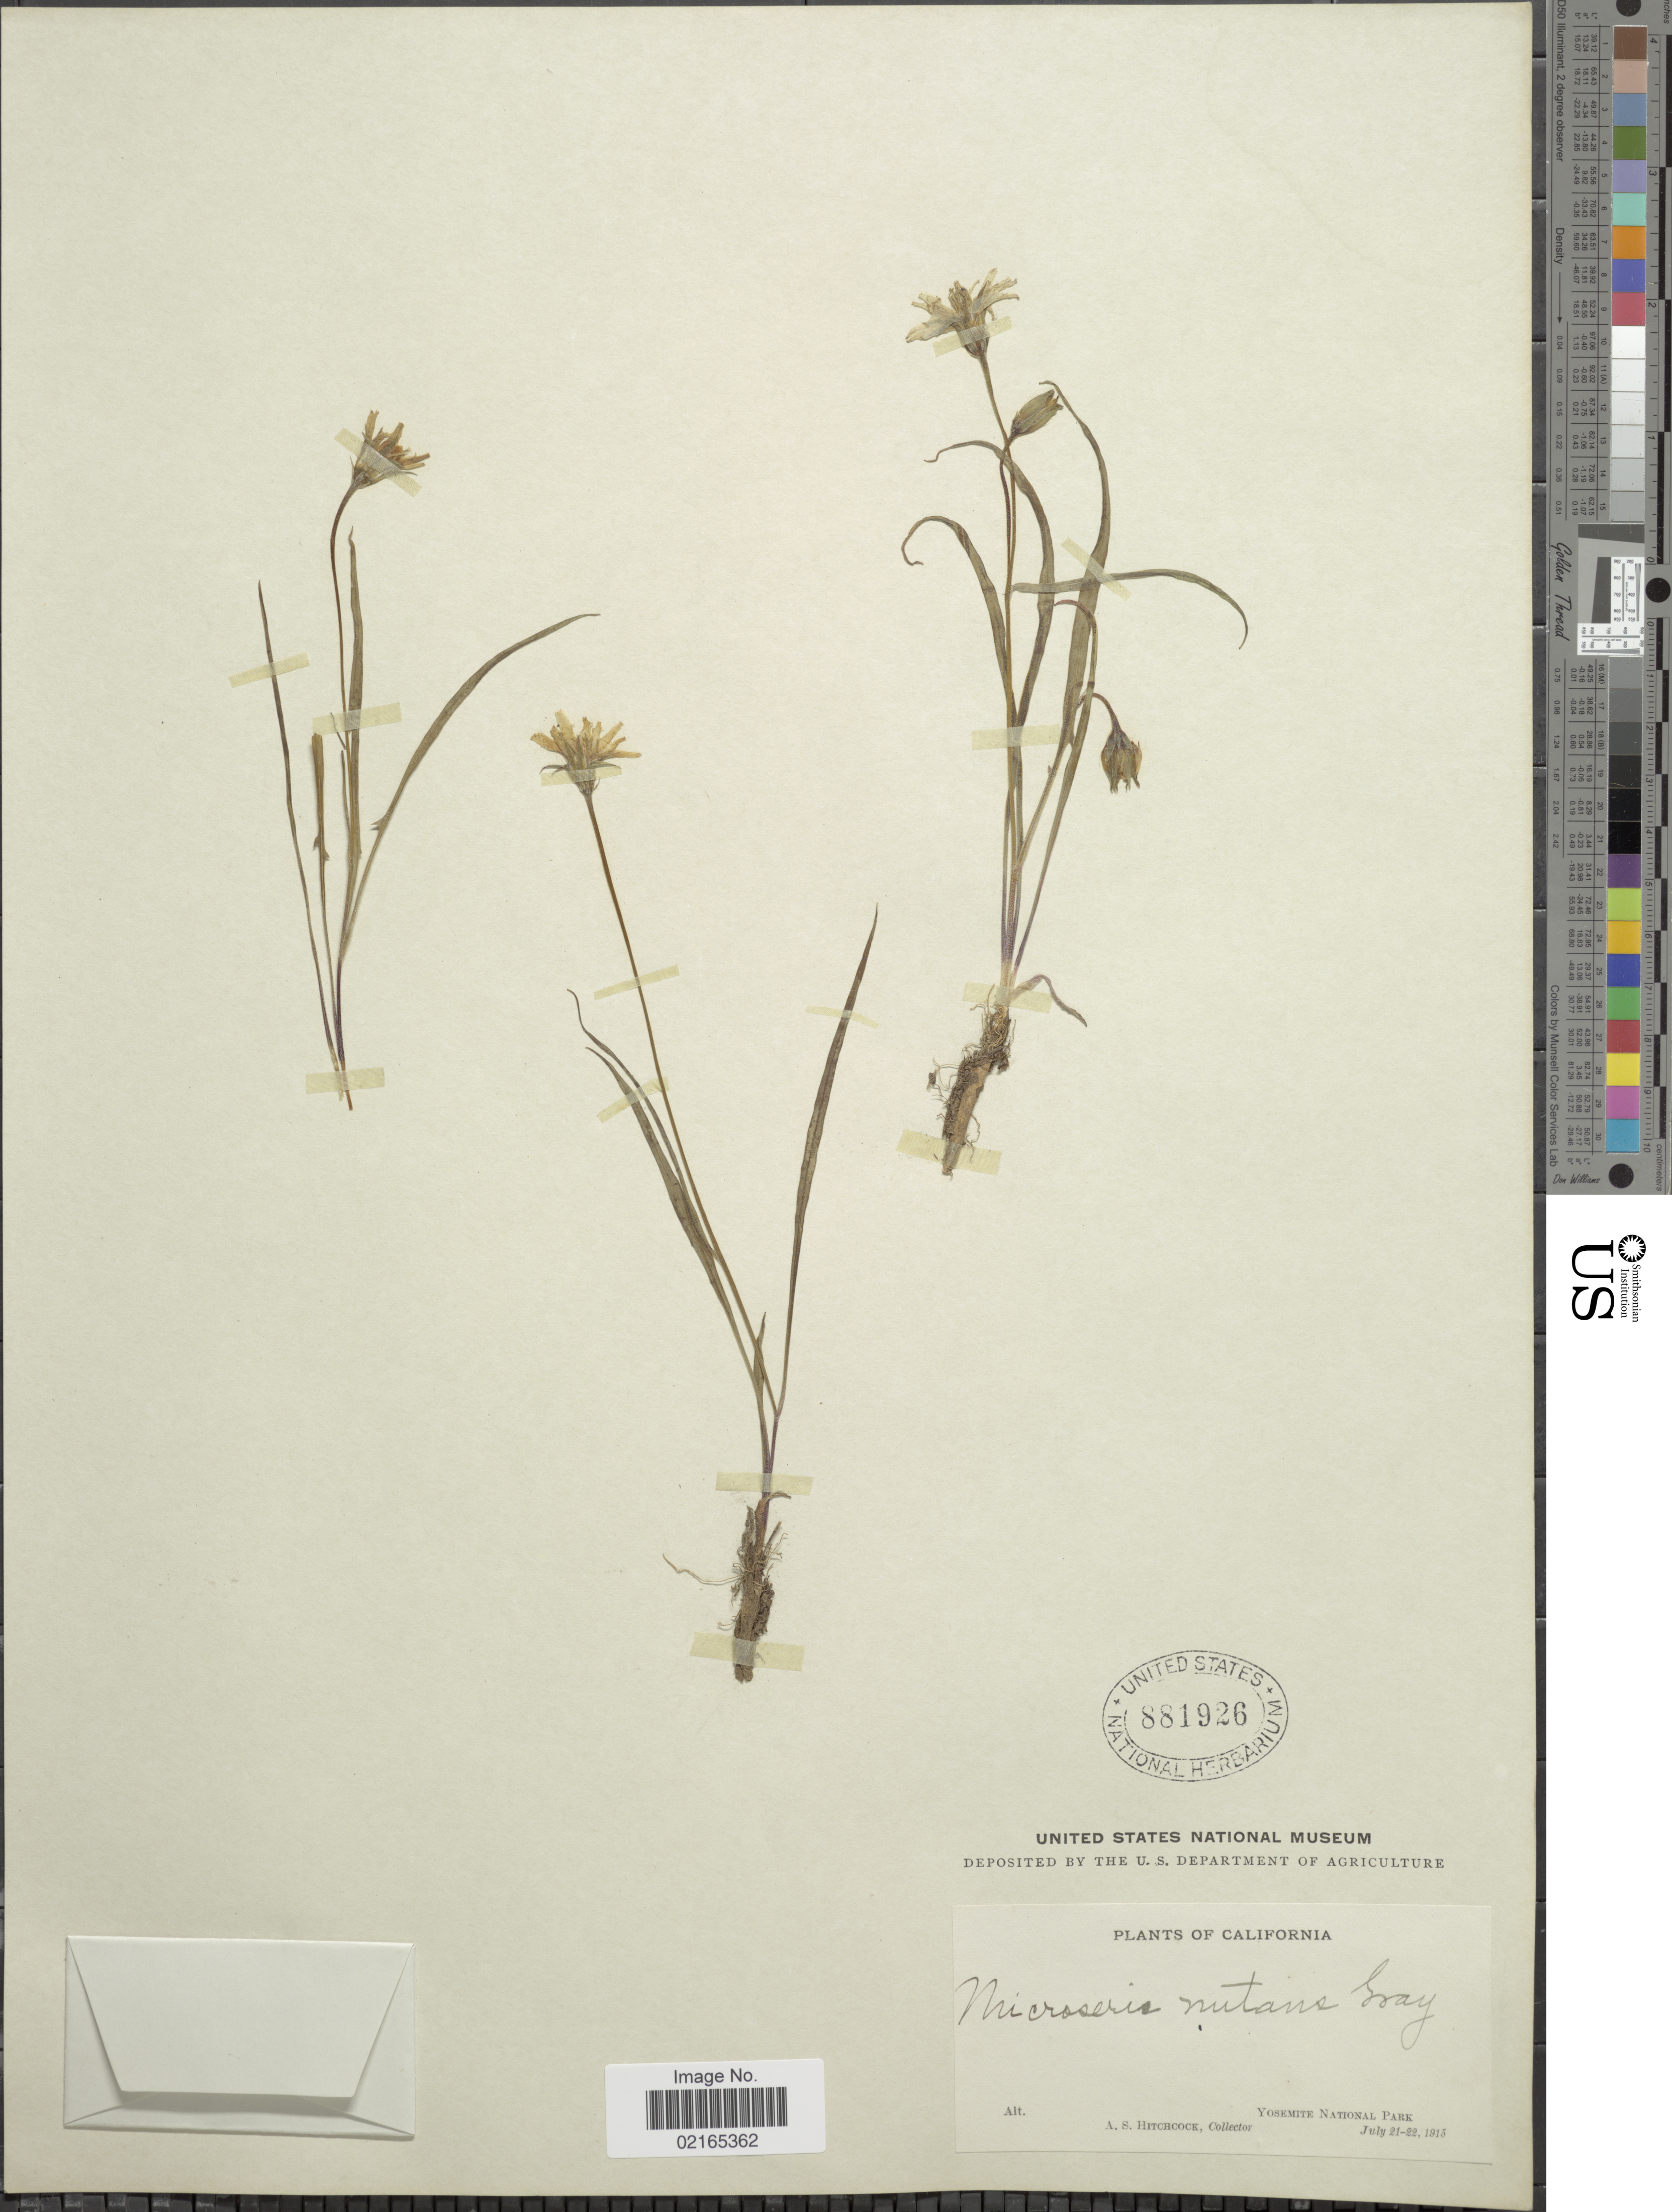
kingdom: Plantae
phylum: Tracheophyta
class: Magnoliopsida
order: Asterales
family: Asteraceae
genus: Microseris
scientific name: Microseris nutans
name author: (Hook.) Sch. Bip.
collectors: A. S. Hitchcock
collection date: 1915-07-21/1915-07-22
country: United States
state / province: California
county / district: Mariposa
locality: Yosemite National Park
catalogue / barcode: US 881926